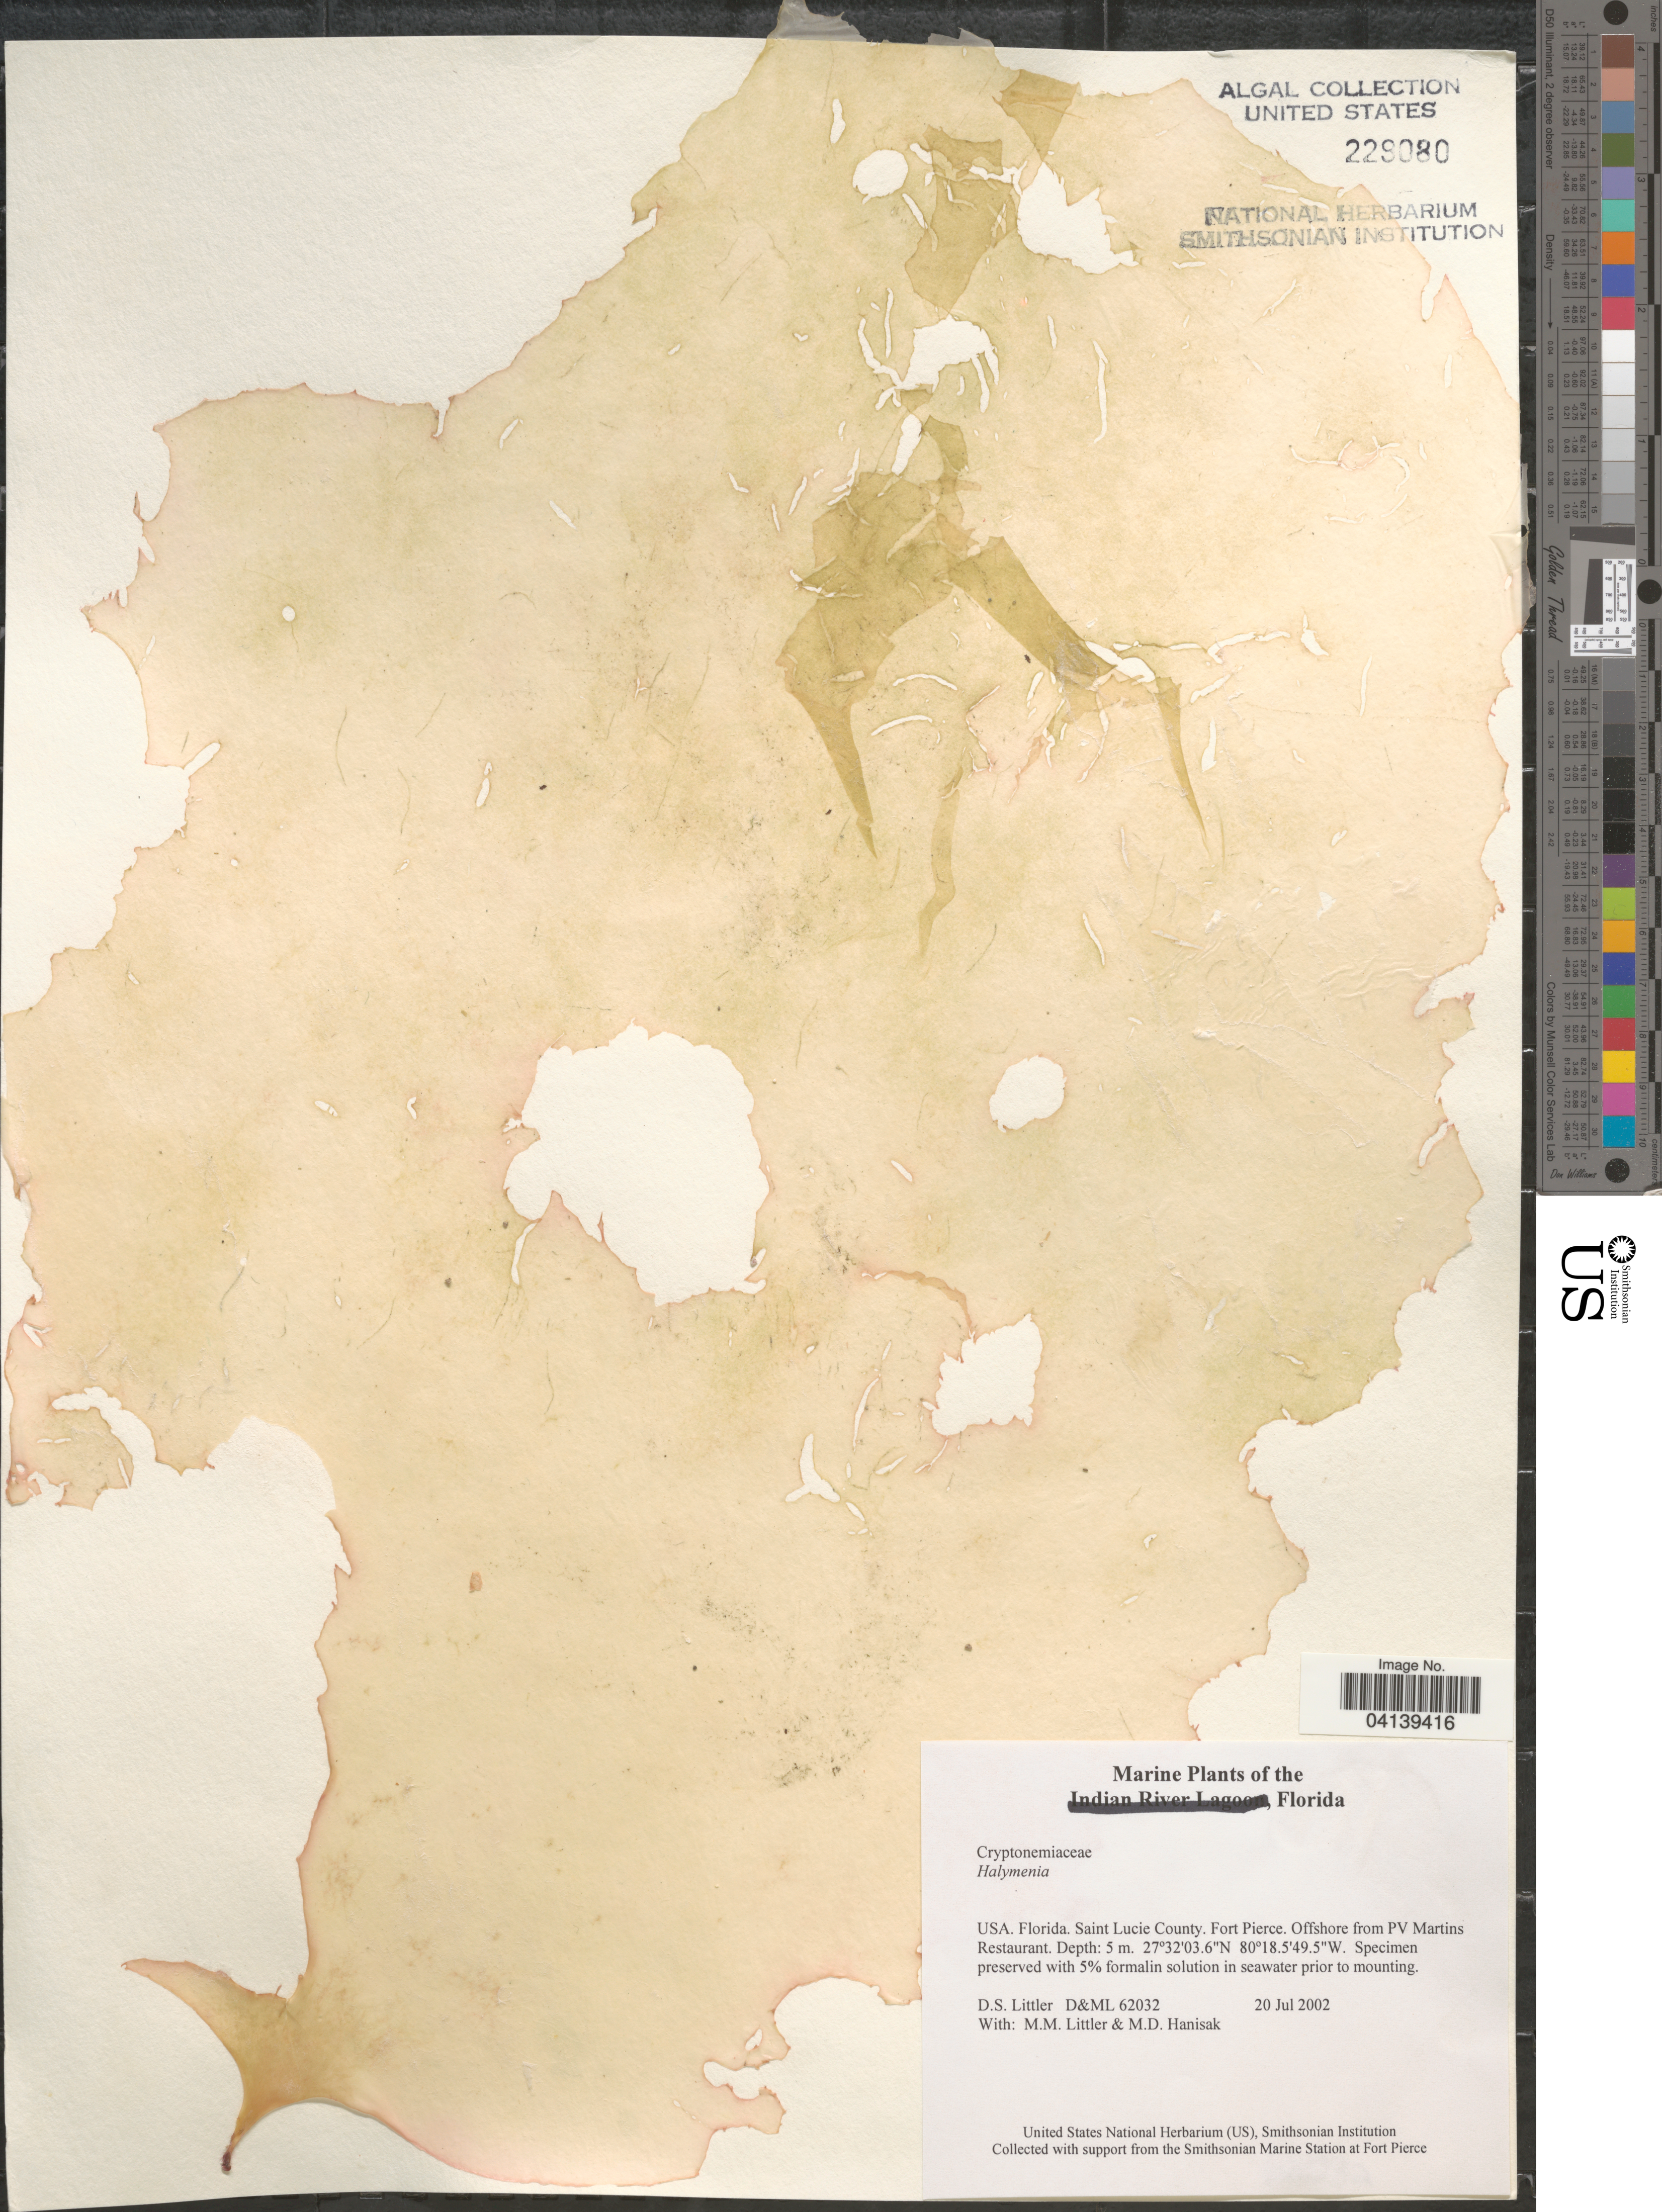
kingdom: Plantae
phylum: Rhodophyta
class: Florideophyceae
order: Halymeniales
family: Halymeniaceae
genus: Halymenia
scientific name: Halymenia sp.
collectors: D. S. Littler & M. Hanisak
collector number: D&ML62032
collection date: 2002-07-20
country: United States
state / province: Florida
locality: Saint Lucie County. Fort Pierce. Offshore from PV Martins Restaurant.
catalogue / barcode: US 229080